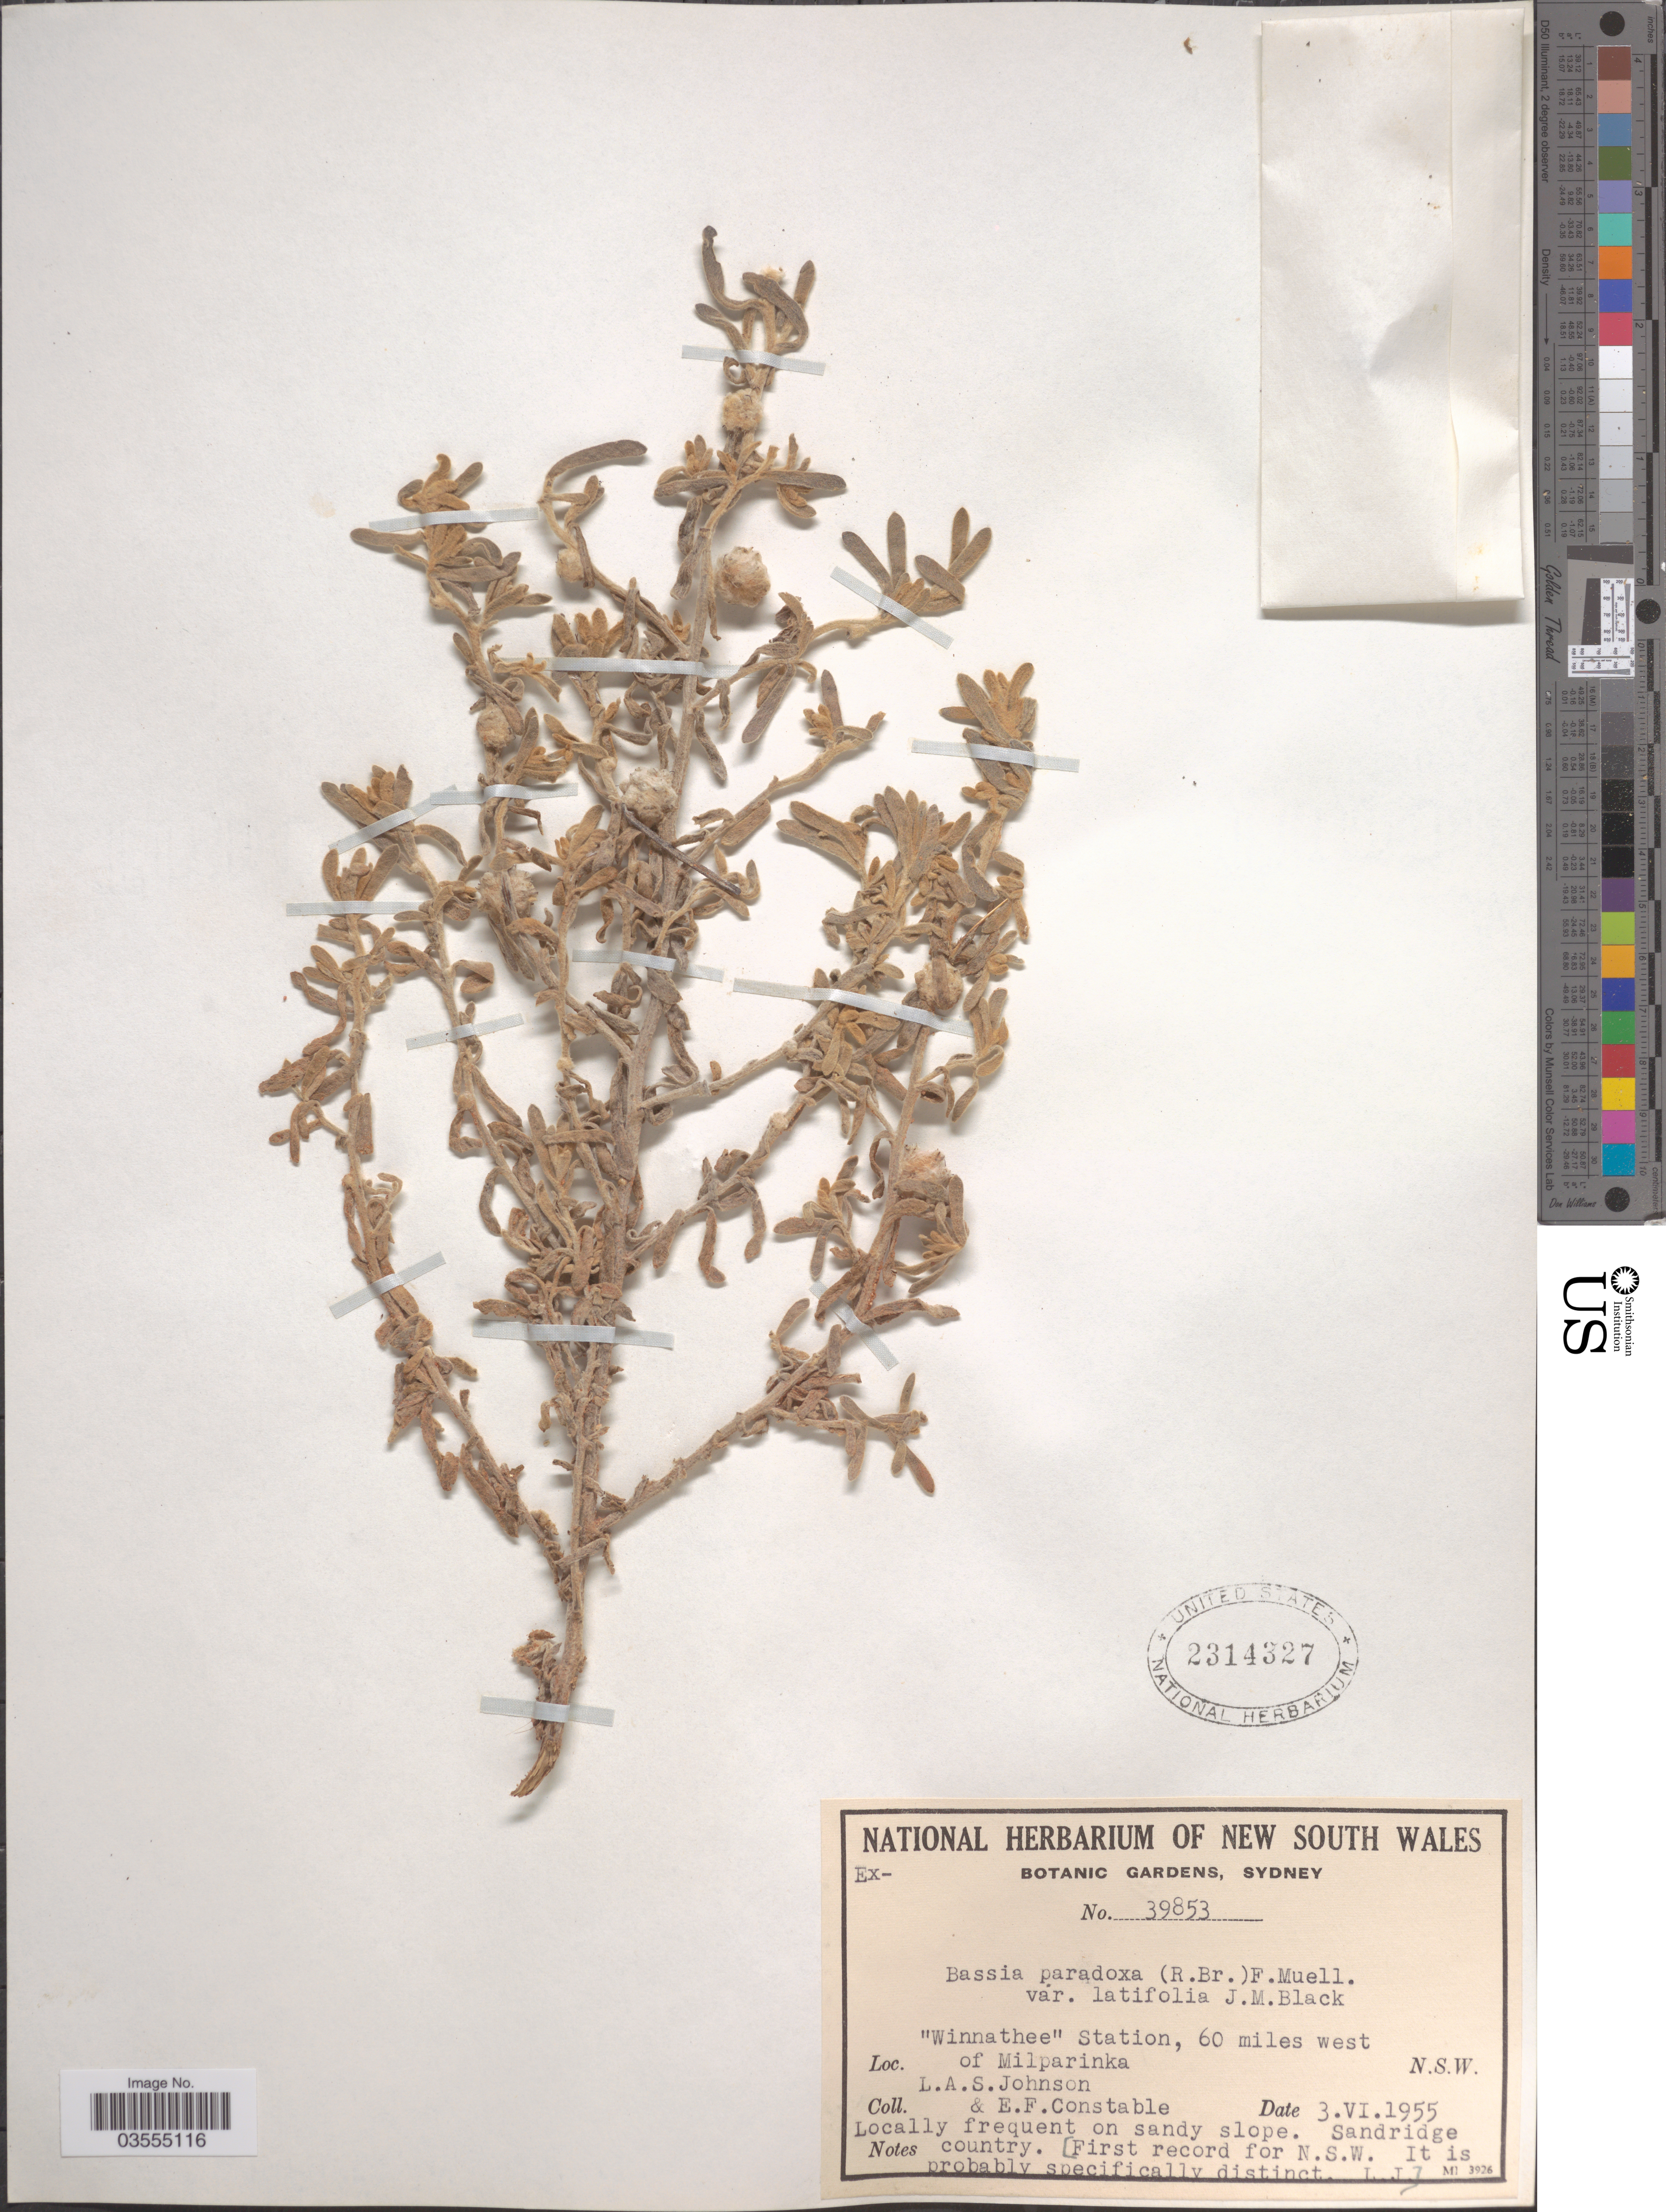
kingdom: Plantae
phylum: Tracheophyta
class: Magnoliopsida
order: Caryophyllales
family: Amaranthaceae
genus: Dissocarpus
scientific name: Dissocarpus latifolius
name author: (J.M. Black) Paul G. Wilson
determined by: Wilson, Paul G.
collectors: L. A. S. Johnson & E. F. Constable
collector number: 39853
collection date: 1955-06-03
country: Australia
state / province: New South Wales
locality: Winnathee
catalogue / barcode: US 2314327